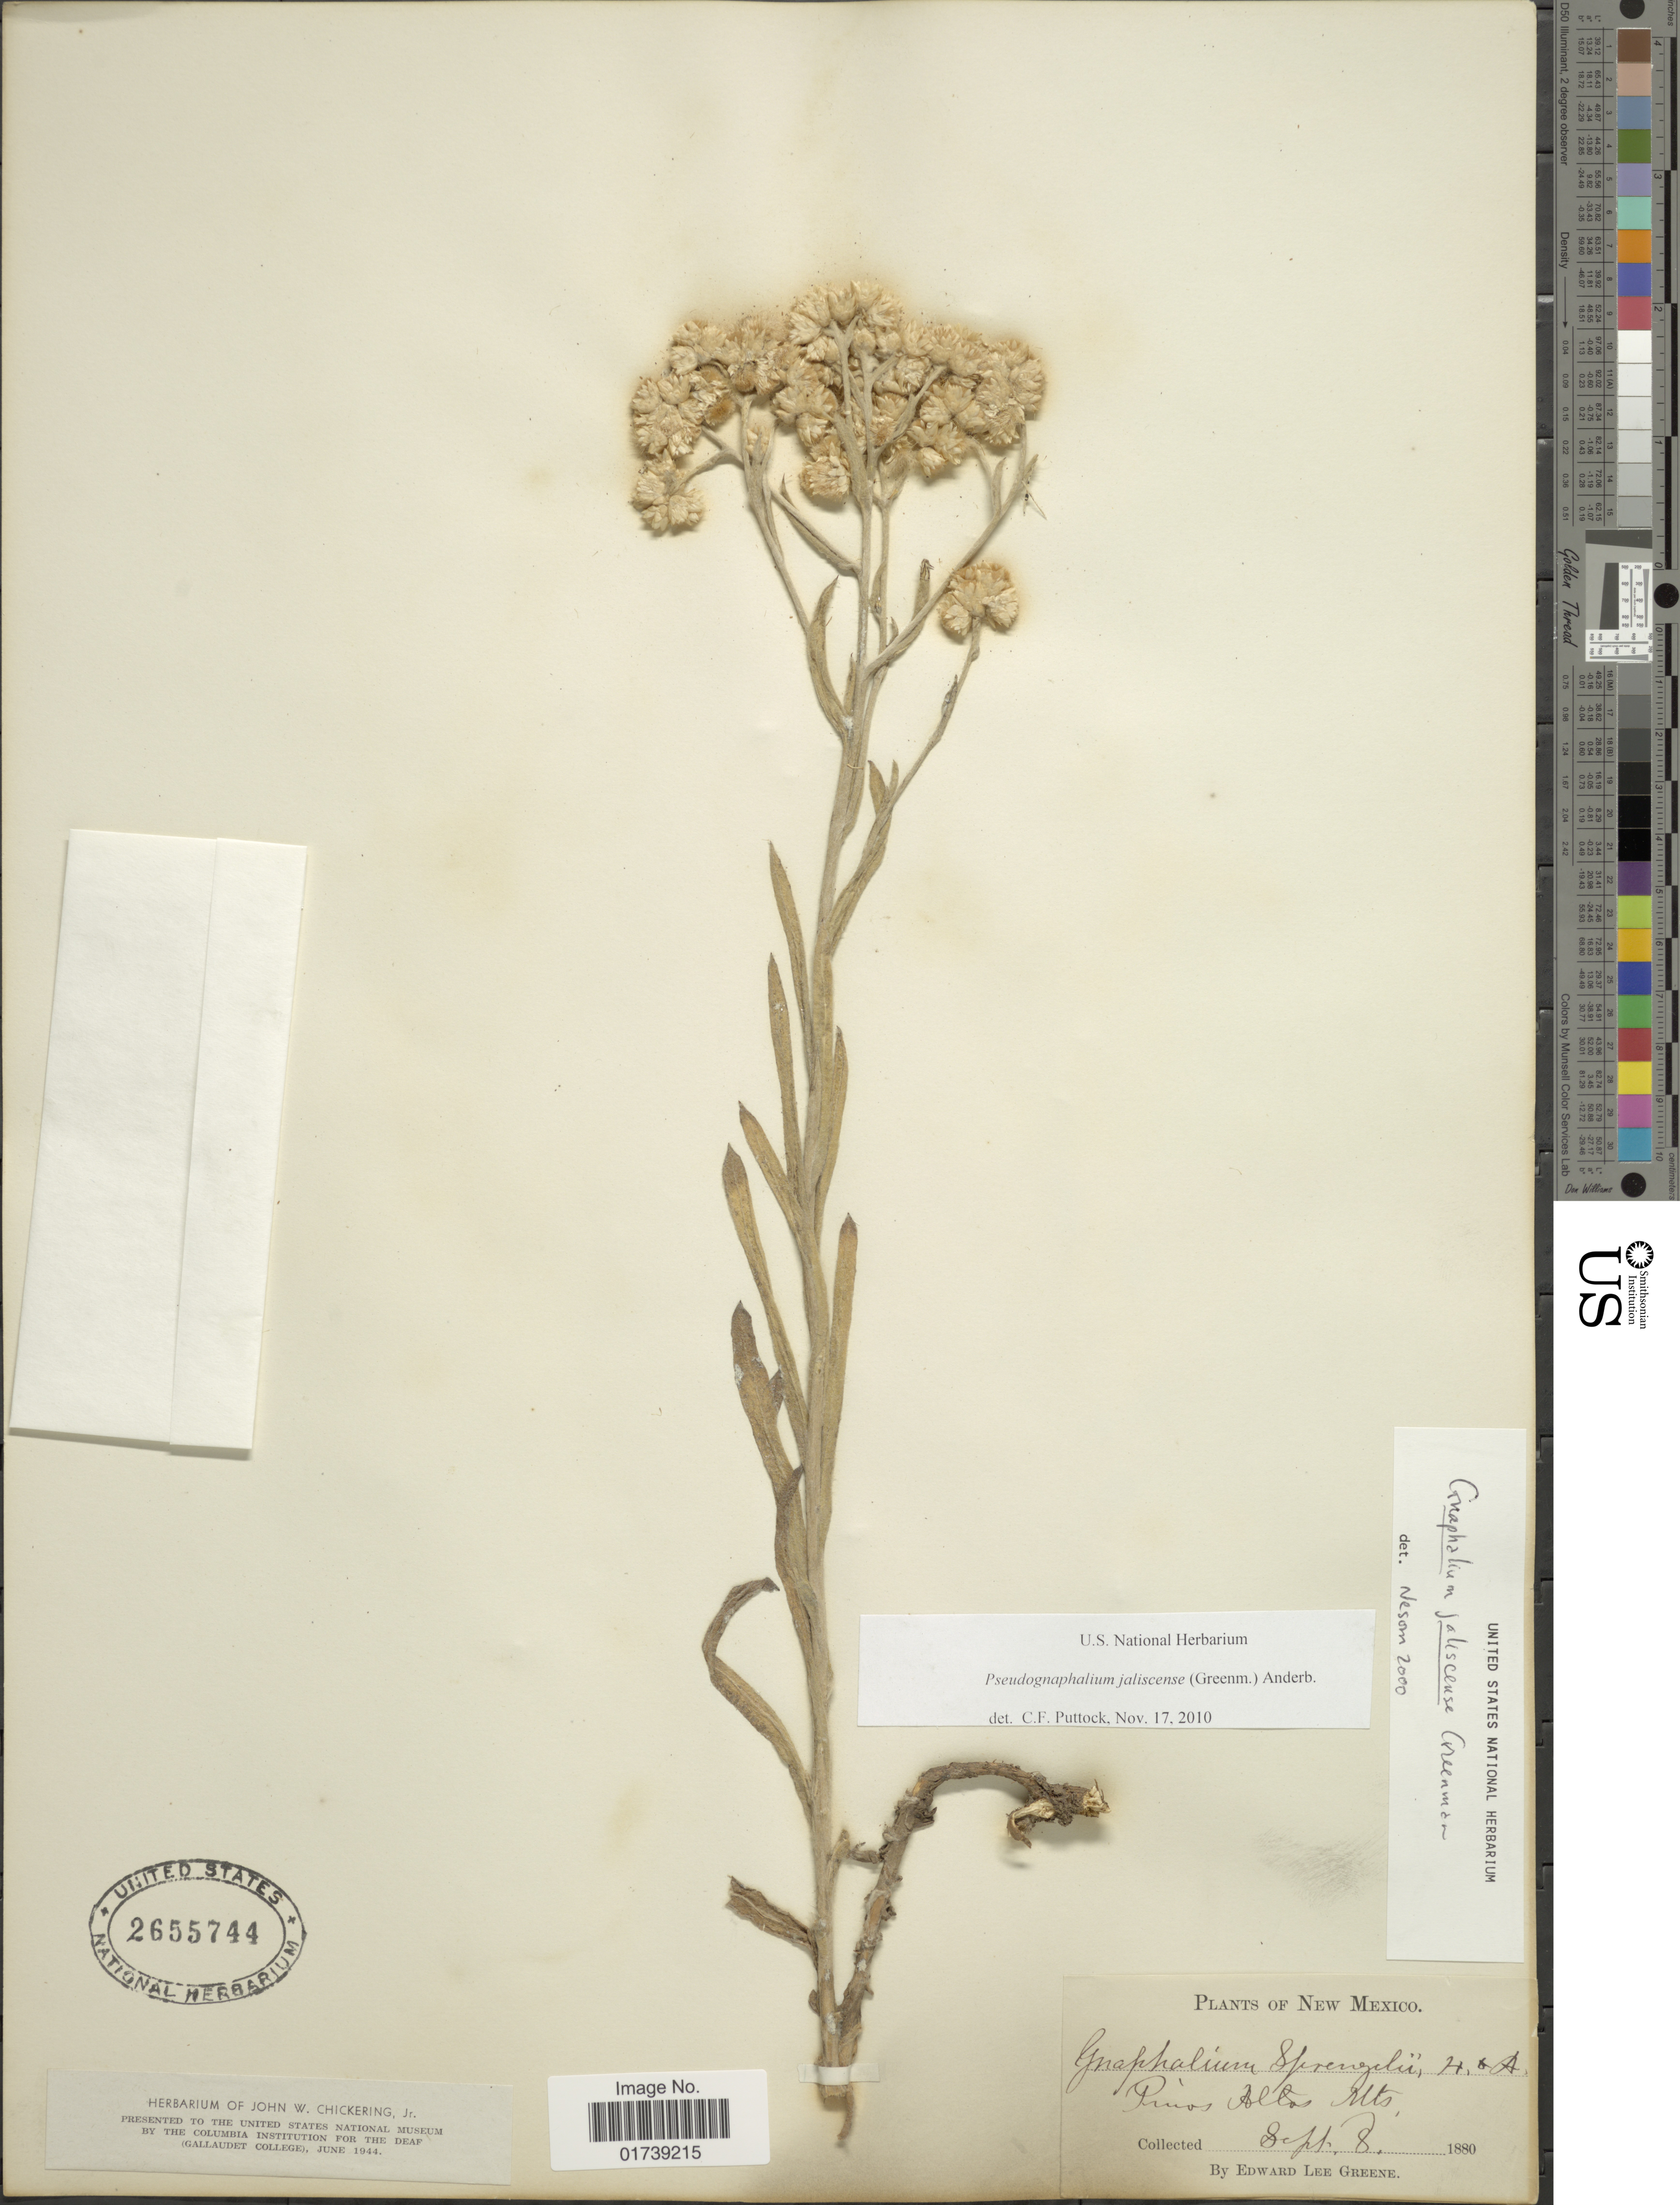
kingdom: Plantae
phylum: Tracheophyta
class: Magnoliopsida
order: Asterales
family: Asteraceae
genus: Pseudognaphalium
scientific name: Pseudognaphalium jaliscense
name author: (Greenm.) Anderb.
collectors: E. L. Greene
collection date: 1880-09-08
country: United States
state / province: New Mexico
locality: Pinos, Altos Mts.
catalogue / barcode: US 2655744